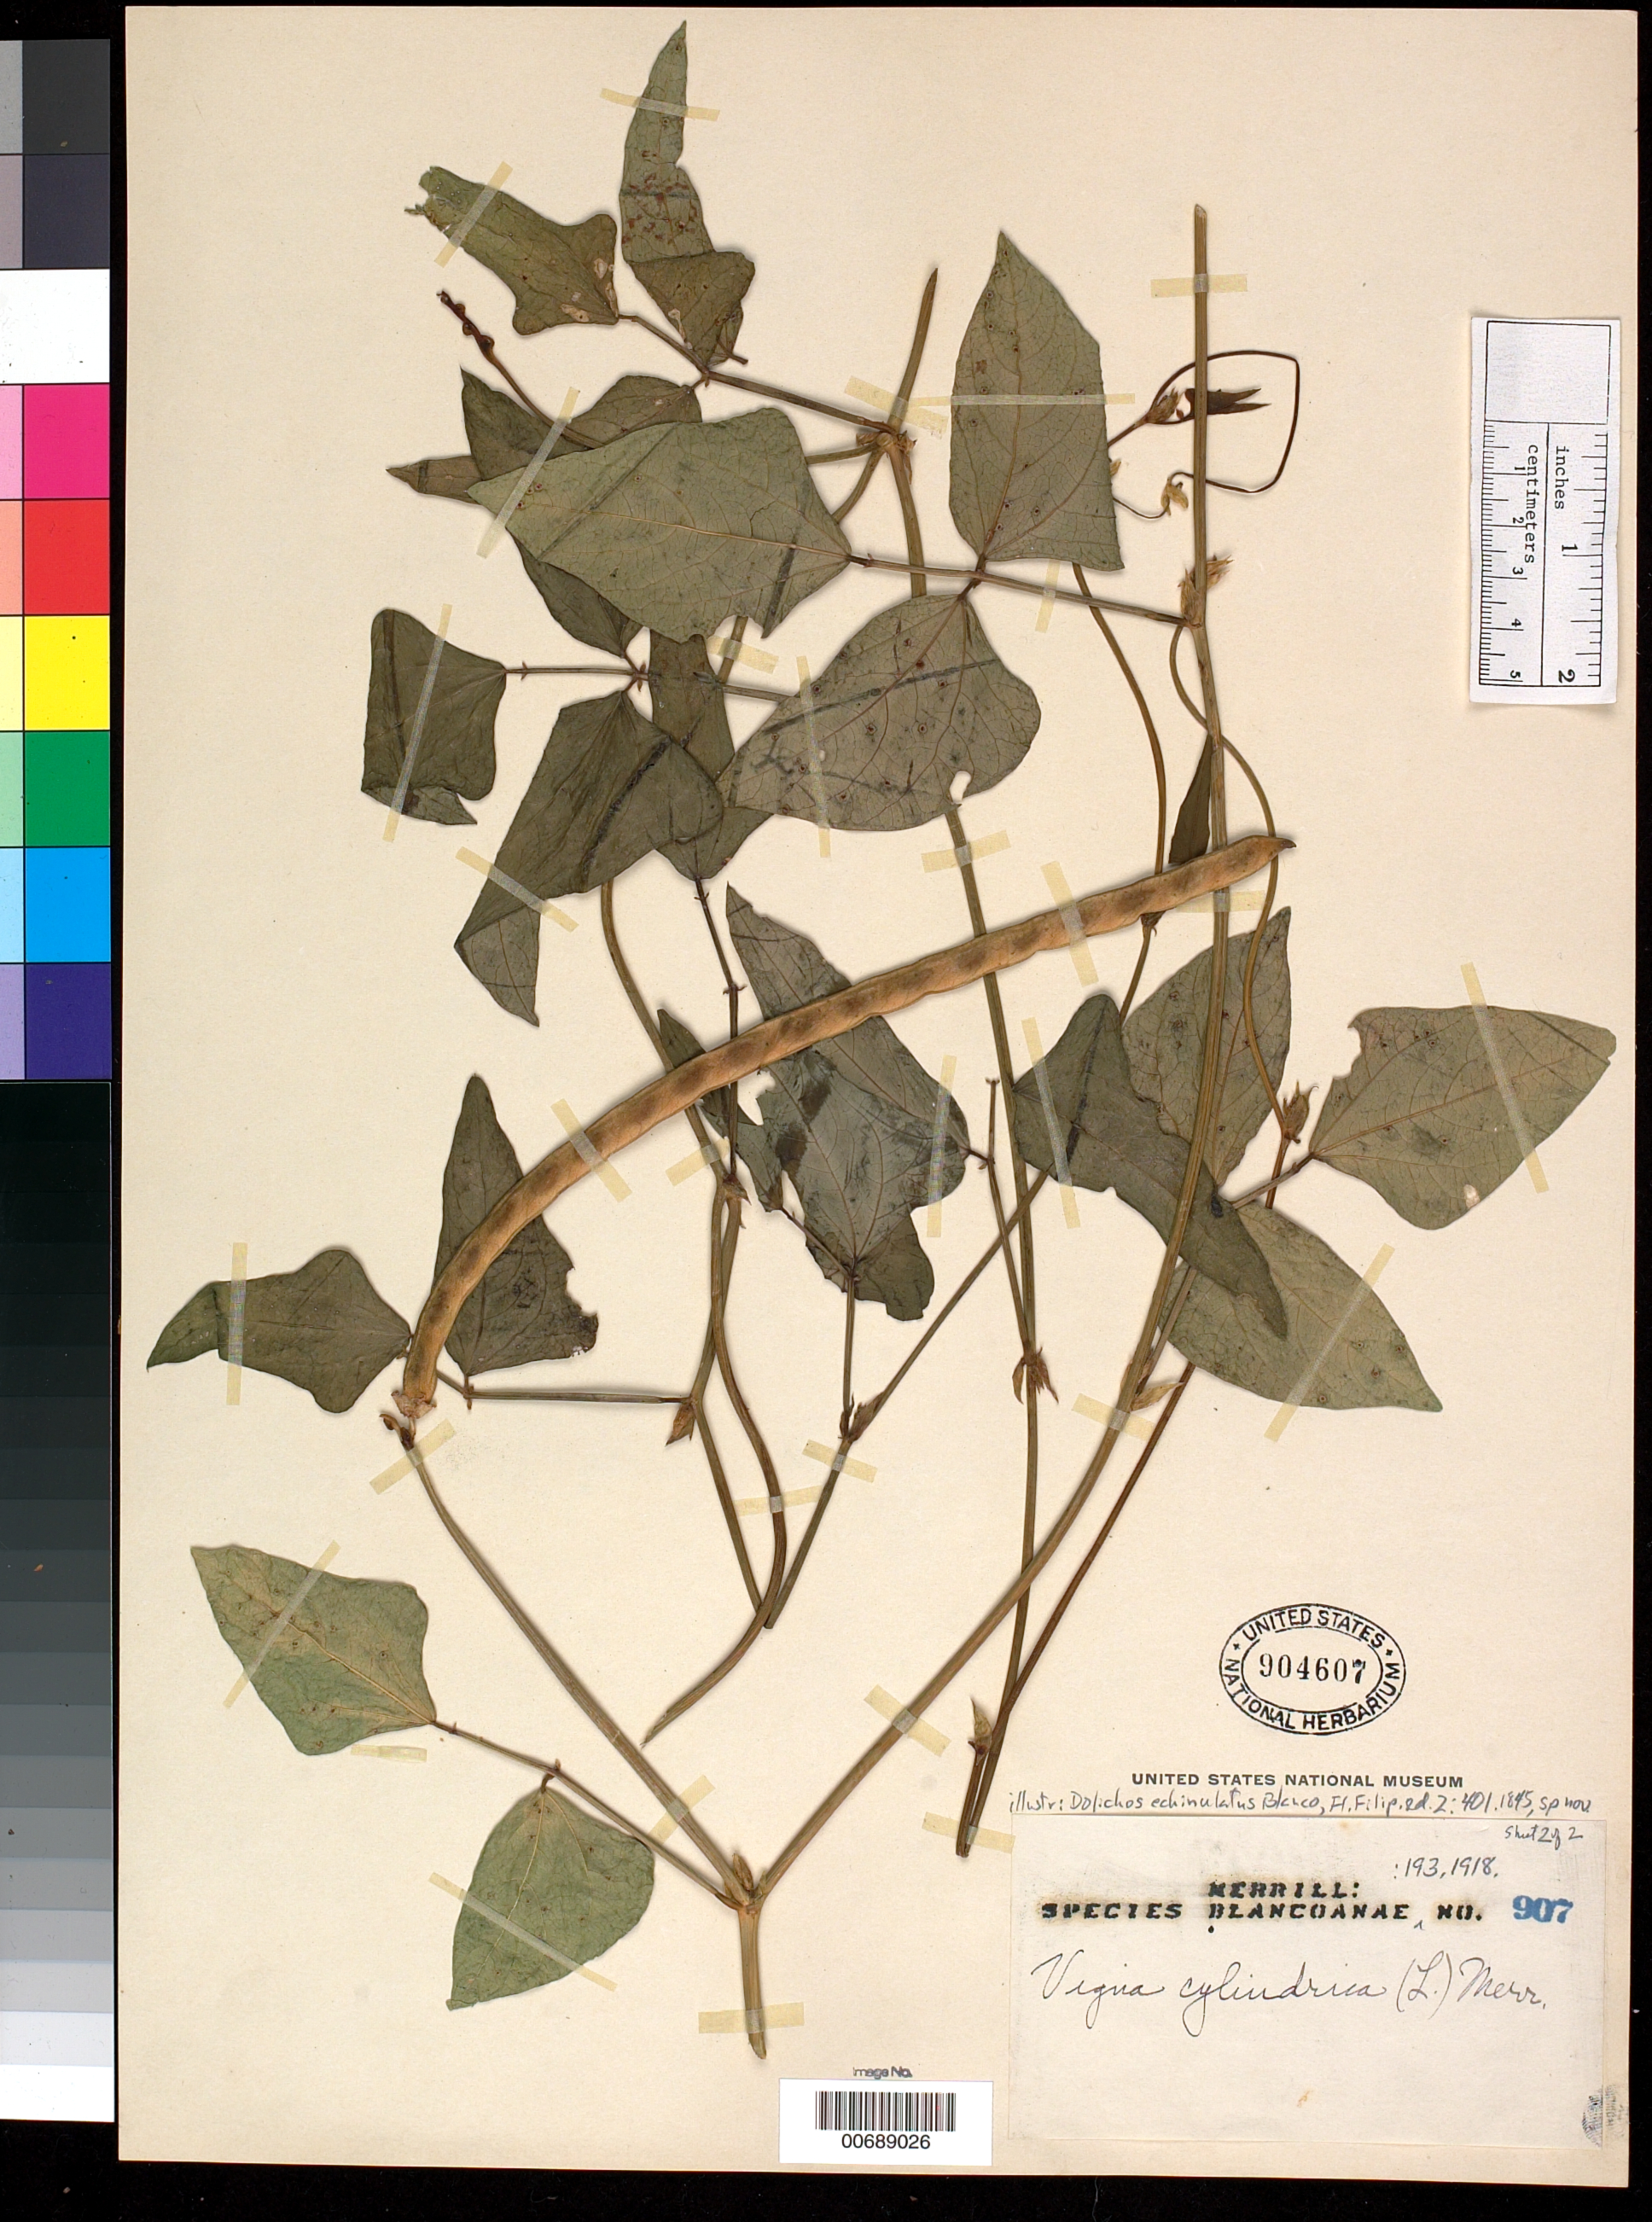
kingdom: Plantae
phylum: Tracheophyta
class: Magnoliopsida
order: Fabales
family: Fabaceae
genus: Vigna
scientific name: Vigna unguiculata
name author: (L.) Walp.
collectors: E. D. Merrill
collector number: Sp. Blancoan. 0907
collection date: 1915-03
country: Philippines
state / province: Calabarzon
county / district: Rizal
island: Luzon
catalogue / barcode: US 904607